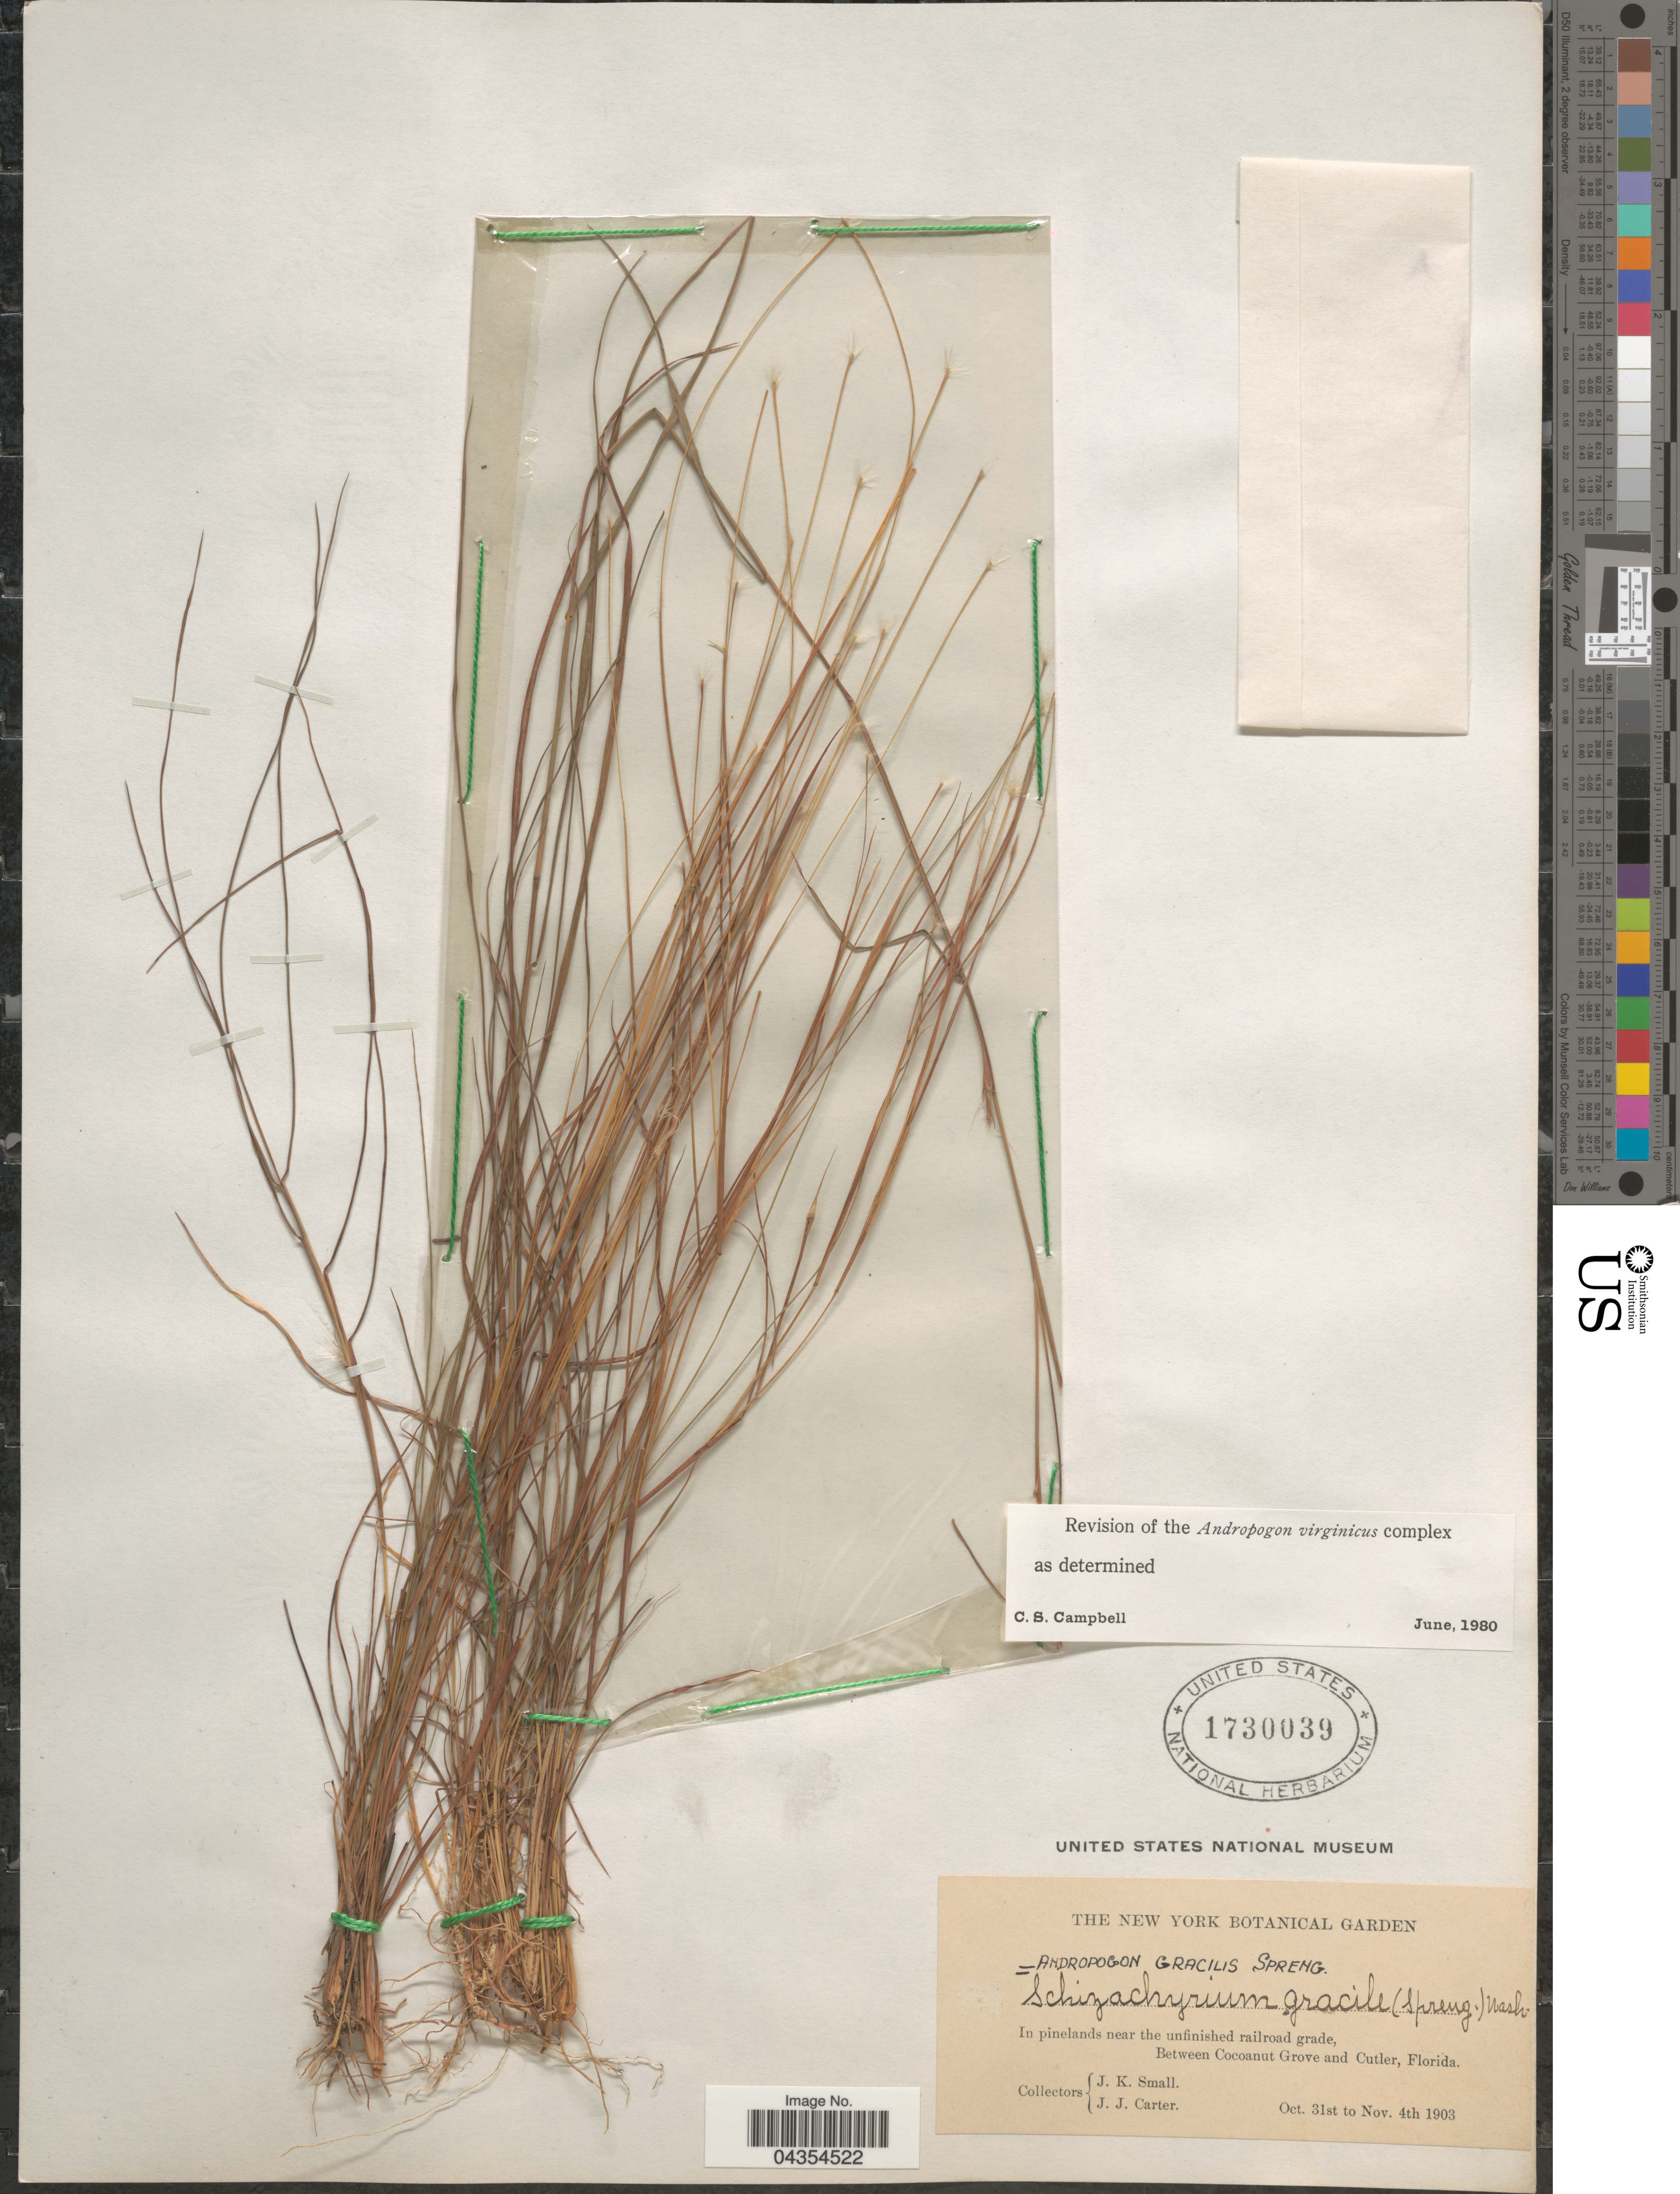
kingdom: Plantae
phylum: Tracheophyta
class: Liliopsida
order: Poales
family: Poaceae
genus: Schizachyrium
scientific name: Schizachyrium gracile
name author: (Spreng.) Nash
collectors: J. K. Small & J. Carter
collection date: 1903-10-31/1903-11-04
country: United States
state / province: Florida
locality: In pinelands near the unfinished railroad grade, Between Cocoanut Grove and Cutler.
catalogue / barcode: US 1730039